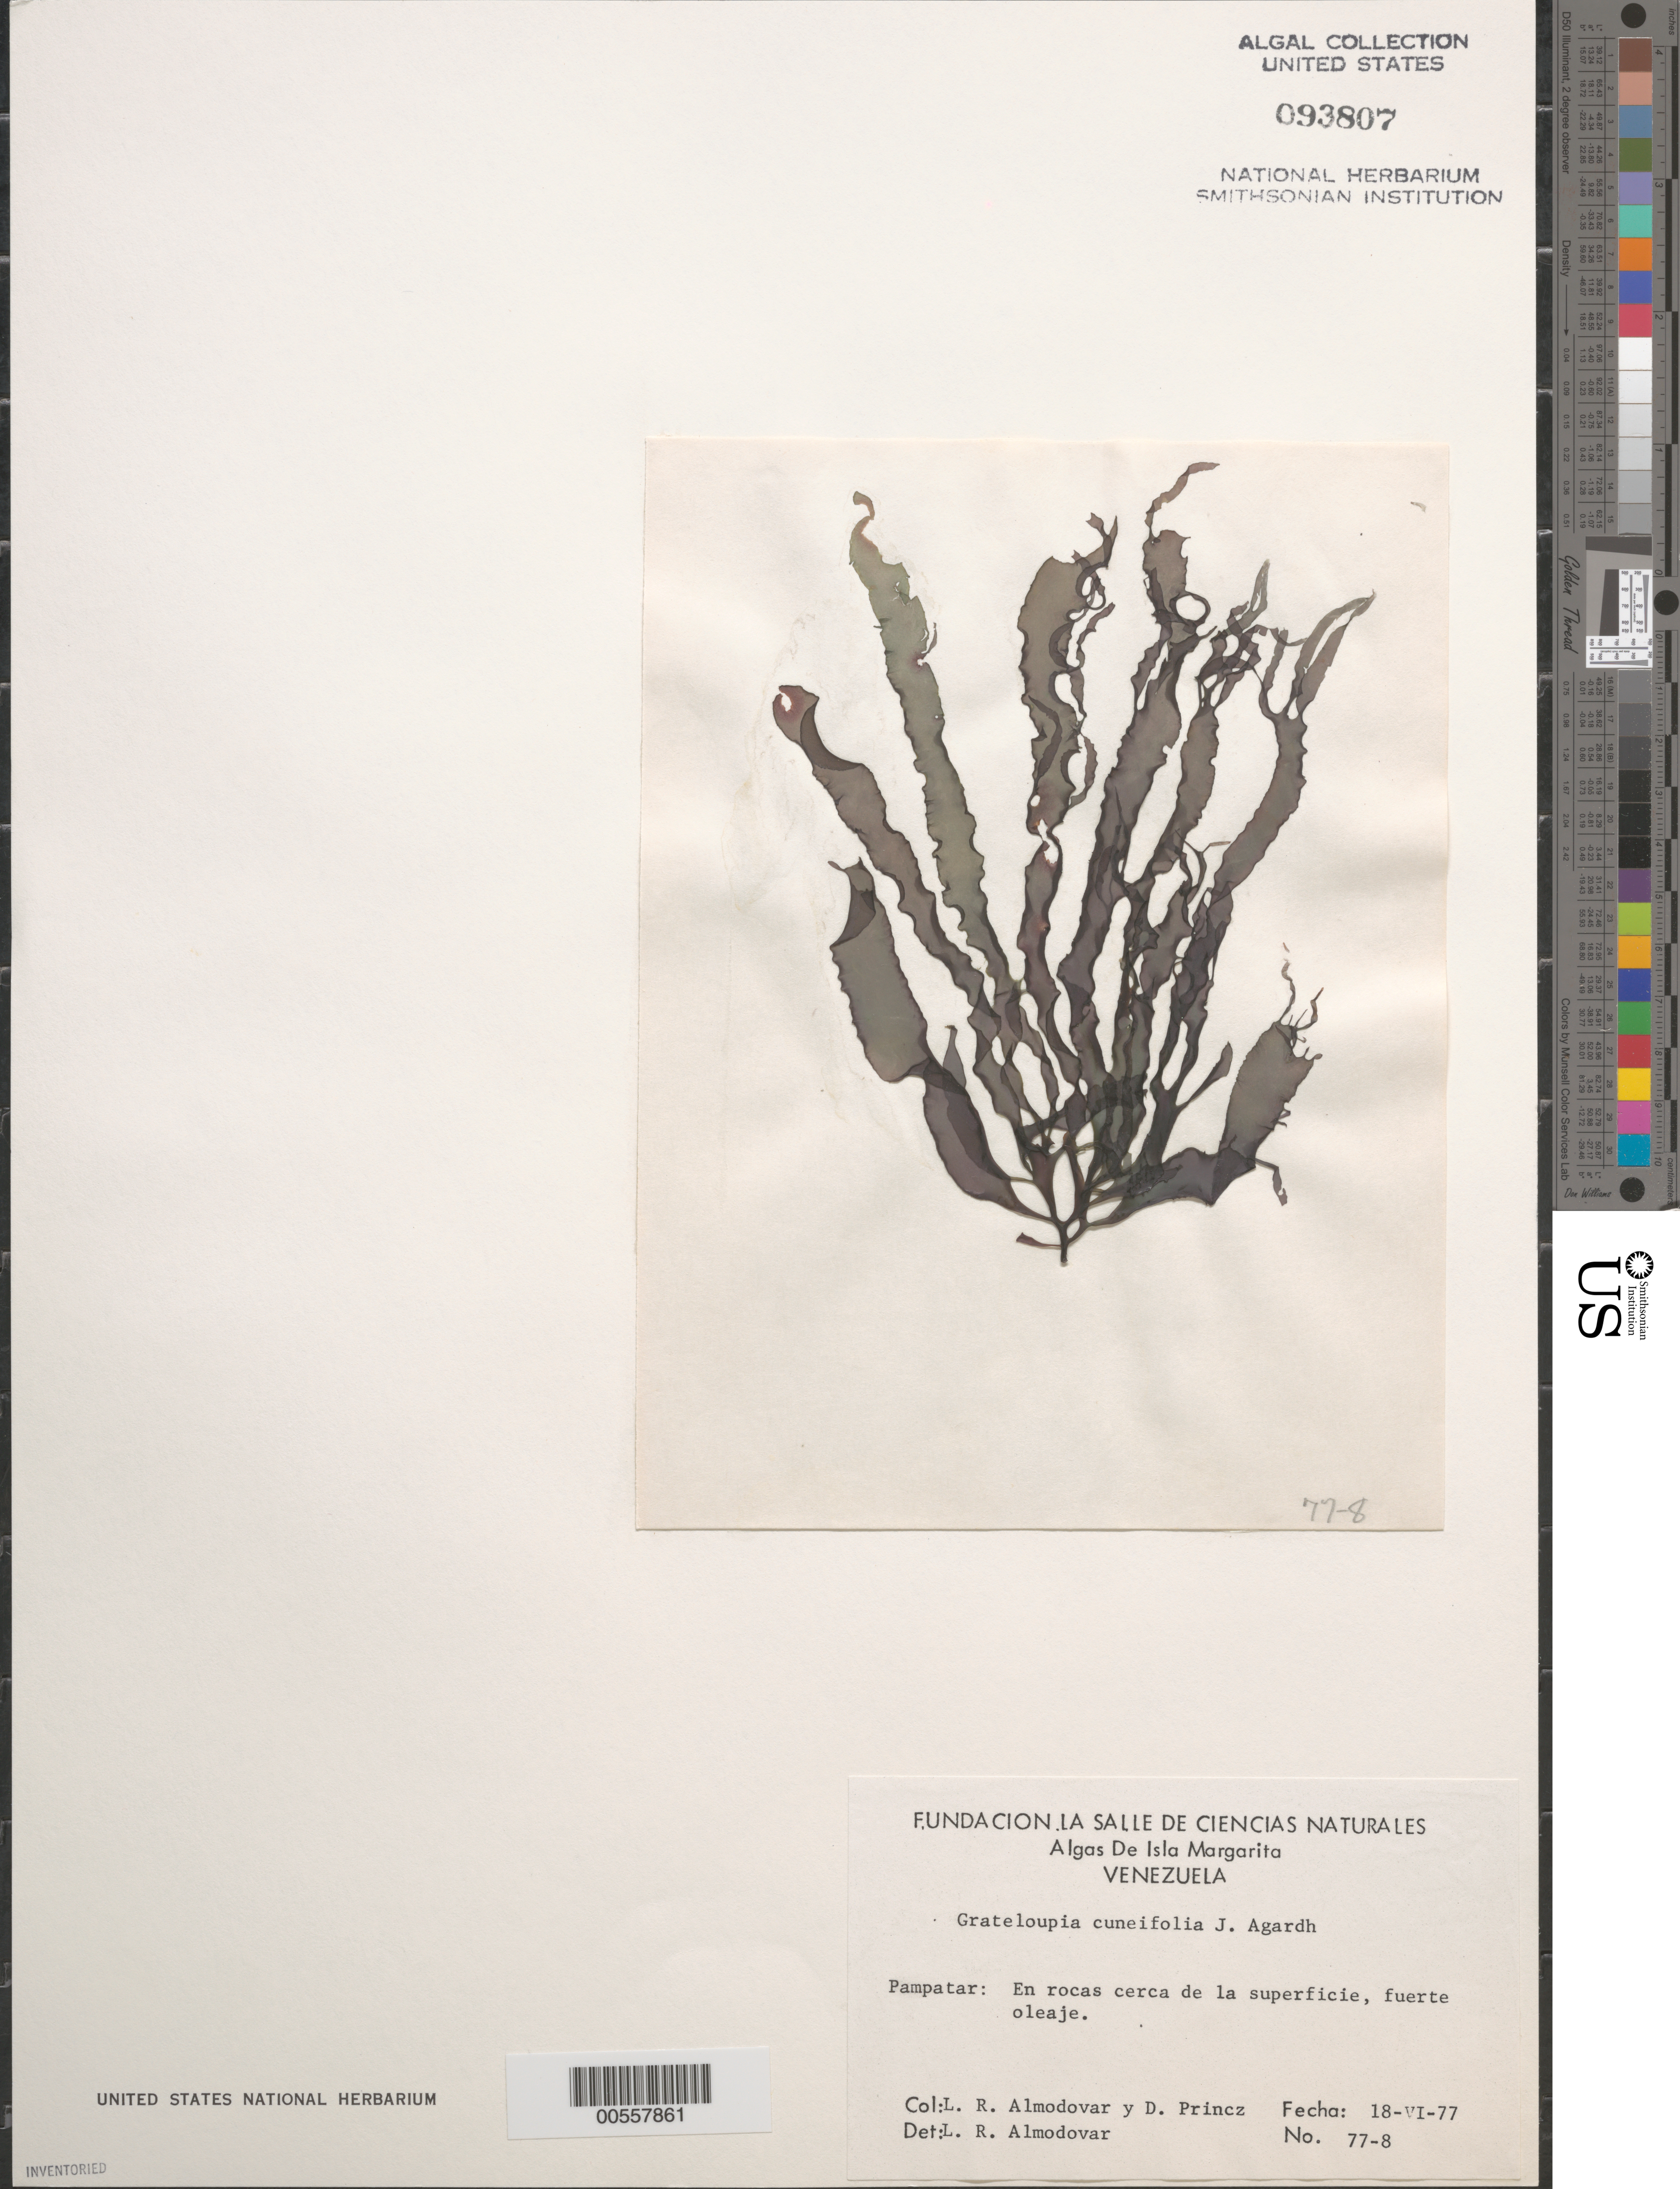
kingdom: Plantae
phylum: Rhodophyta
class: Florideophyceae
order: Halymeniales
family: Halymeniaceae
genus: Grateloupia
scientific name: Grateloupia cuneifolia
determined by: Almodovar, L. R.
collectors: L. Almodovar & D. Princz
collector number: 77-8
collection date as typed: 18 Jun 1977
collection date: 1977-06-18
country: Venezuela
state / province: Nueva Esparta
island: Margarita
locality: Pampatar, isla de margarita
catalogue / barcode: US 93807